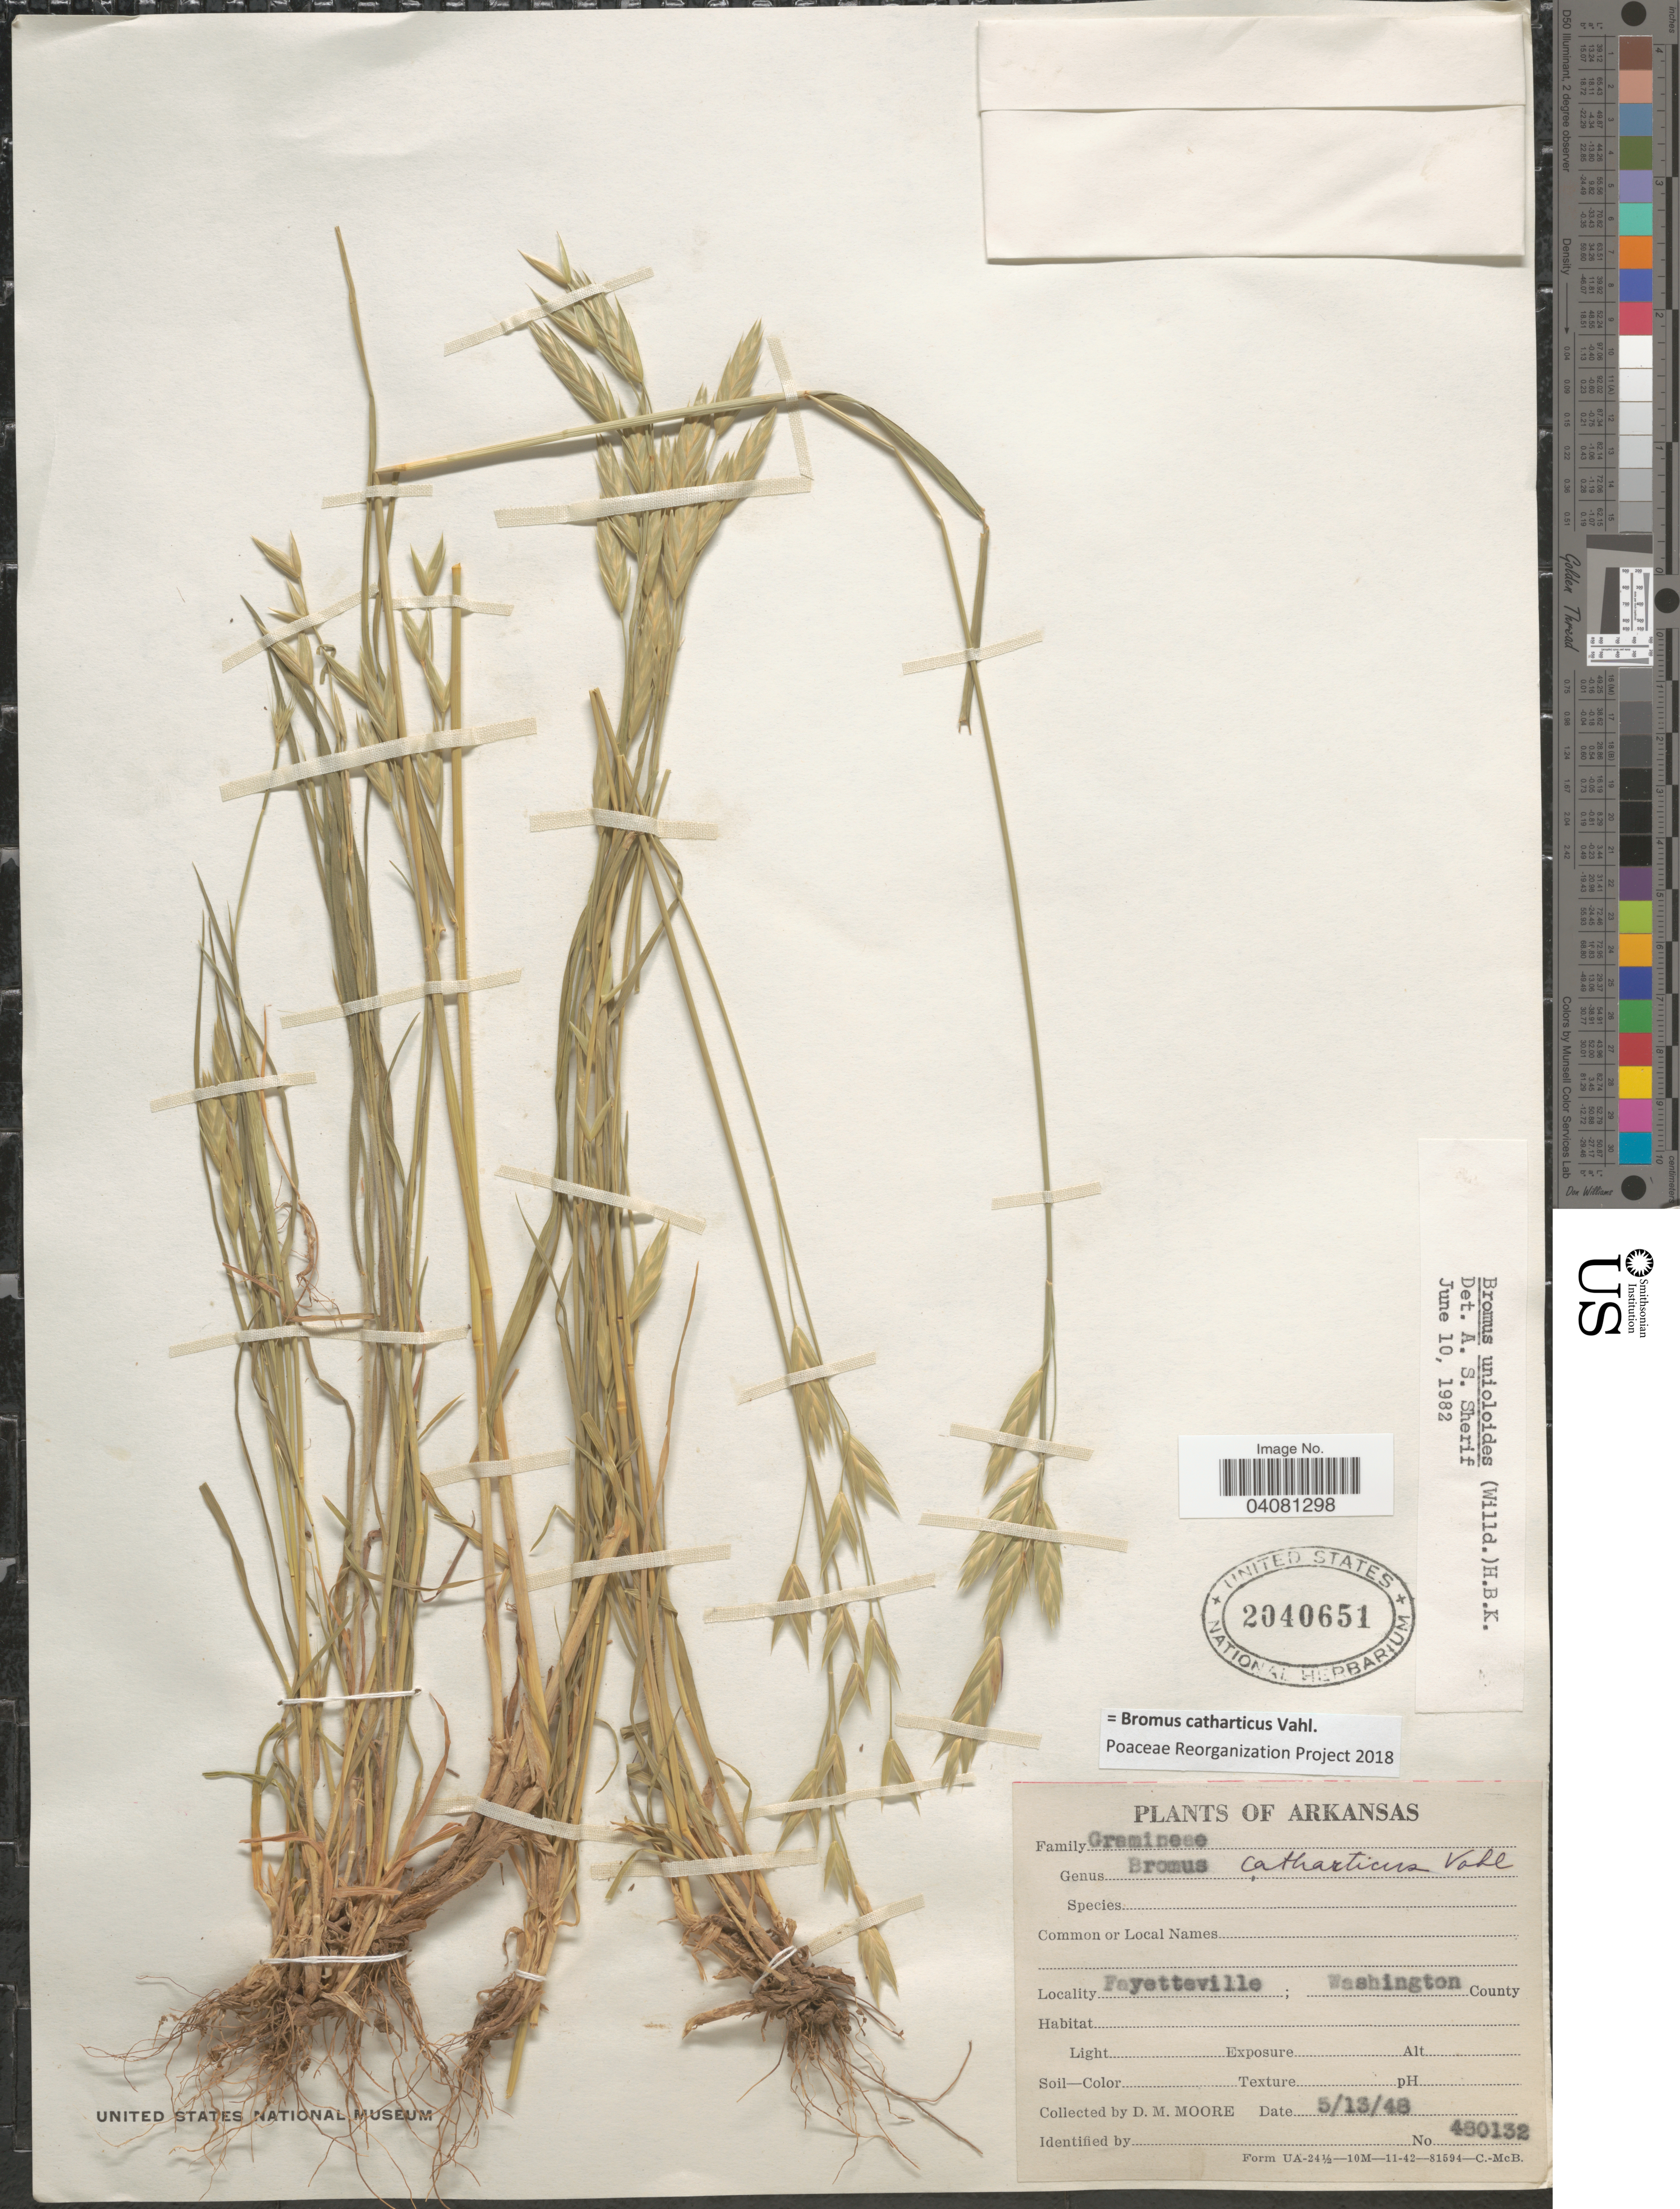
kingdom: Plantae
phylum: Tracheophyta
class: Liliopsida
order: Poales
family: Poaceae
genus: Bromus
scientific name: Bromus catharticus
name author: Vahl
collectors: D. Moore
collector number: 480132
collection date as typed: Transcribed d/m/y: 13/5/48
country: United States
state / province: Arkansas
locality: Fayetteville; Washington County.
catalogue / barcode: US 2040651